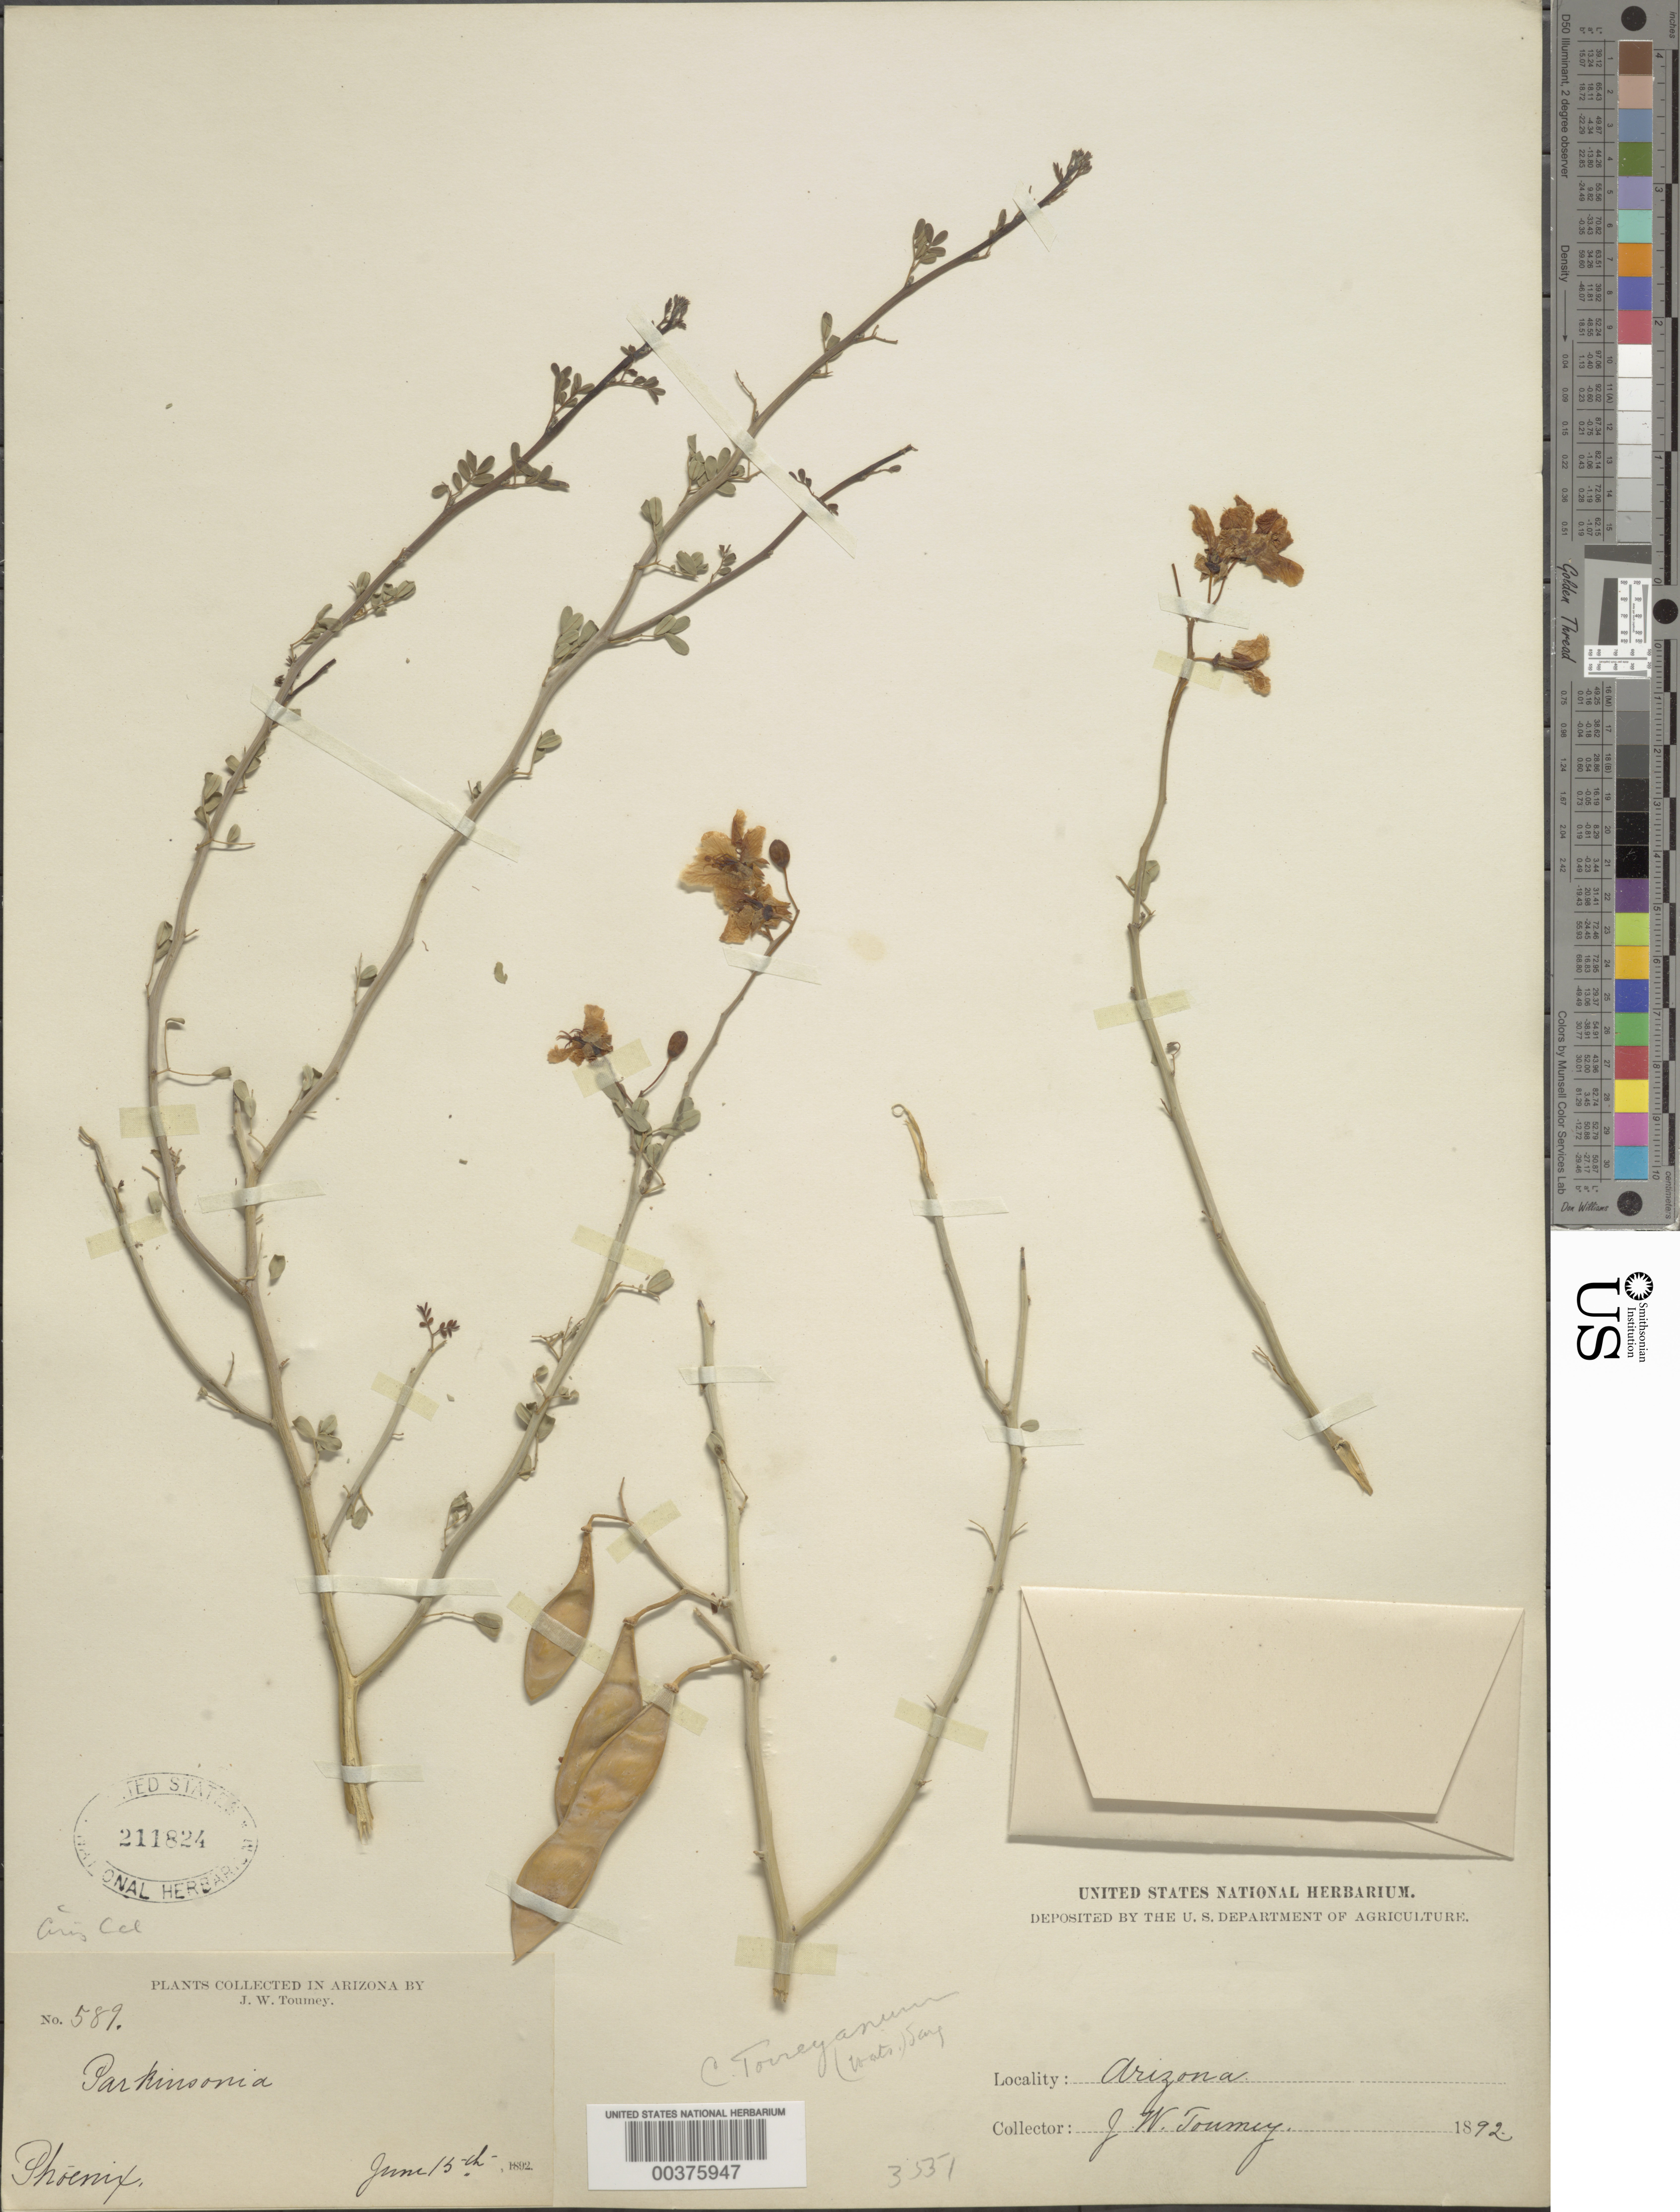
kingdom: Plantae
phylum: Tracheophyta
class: Magnoliopsida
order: Fabales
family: Fabaceae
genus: Parkinsonia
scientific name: Parkinsonia florida subsp. florida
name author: (Benth. ex A. Gray) S. Watson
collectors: J. W. Toumey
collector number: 589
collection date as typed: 15 Jun 1892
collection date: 1892-06-15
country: United States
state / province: Arizona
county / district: Maricopa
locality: Phoenix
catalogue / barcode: US 211824